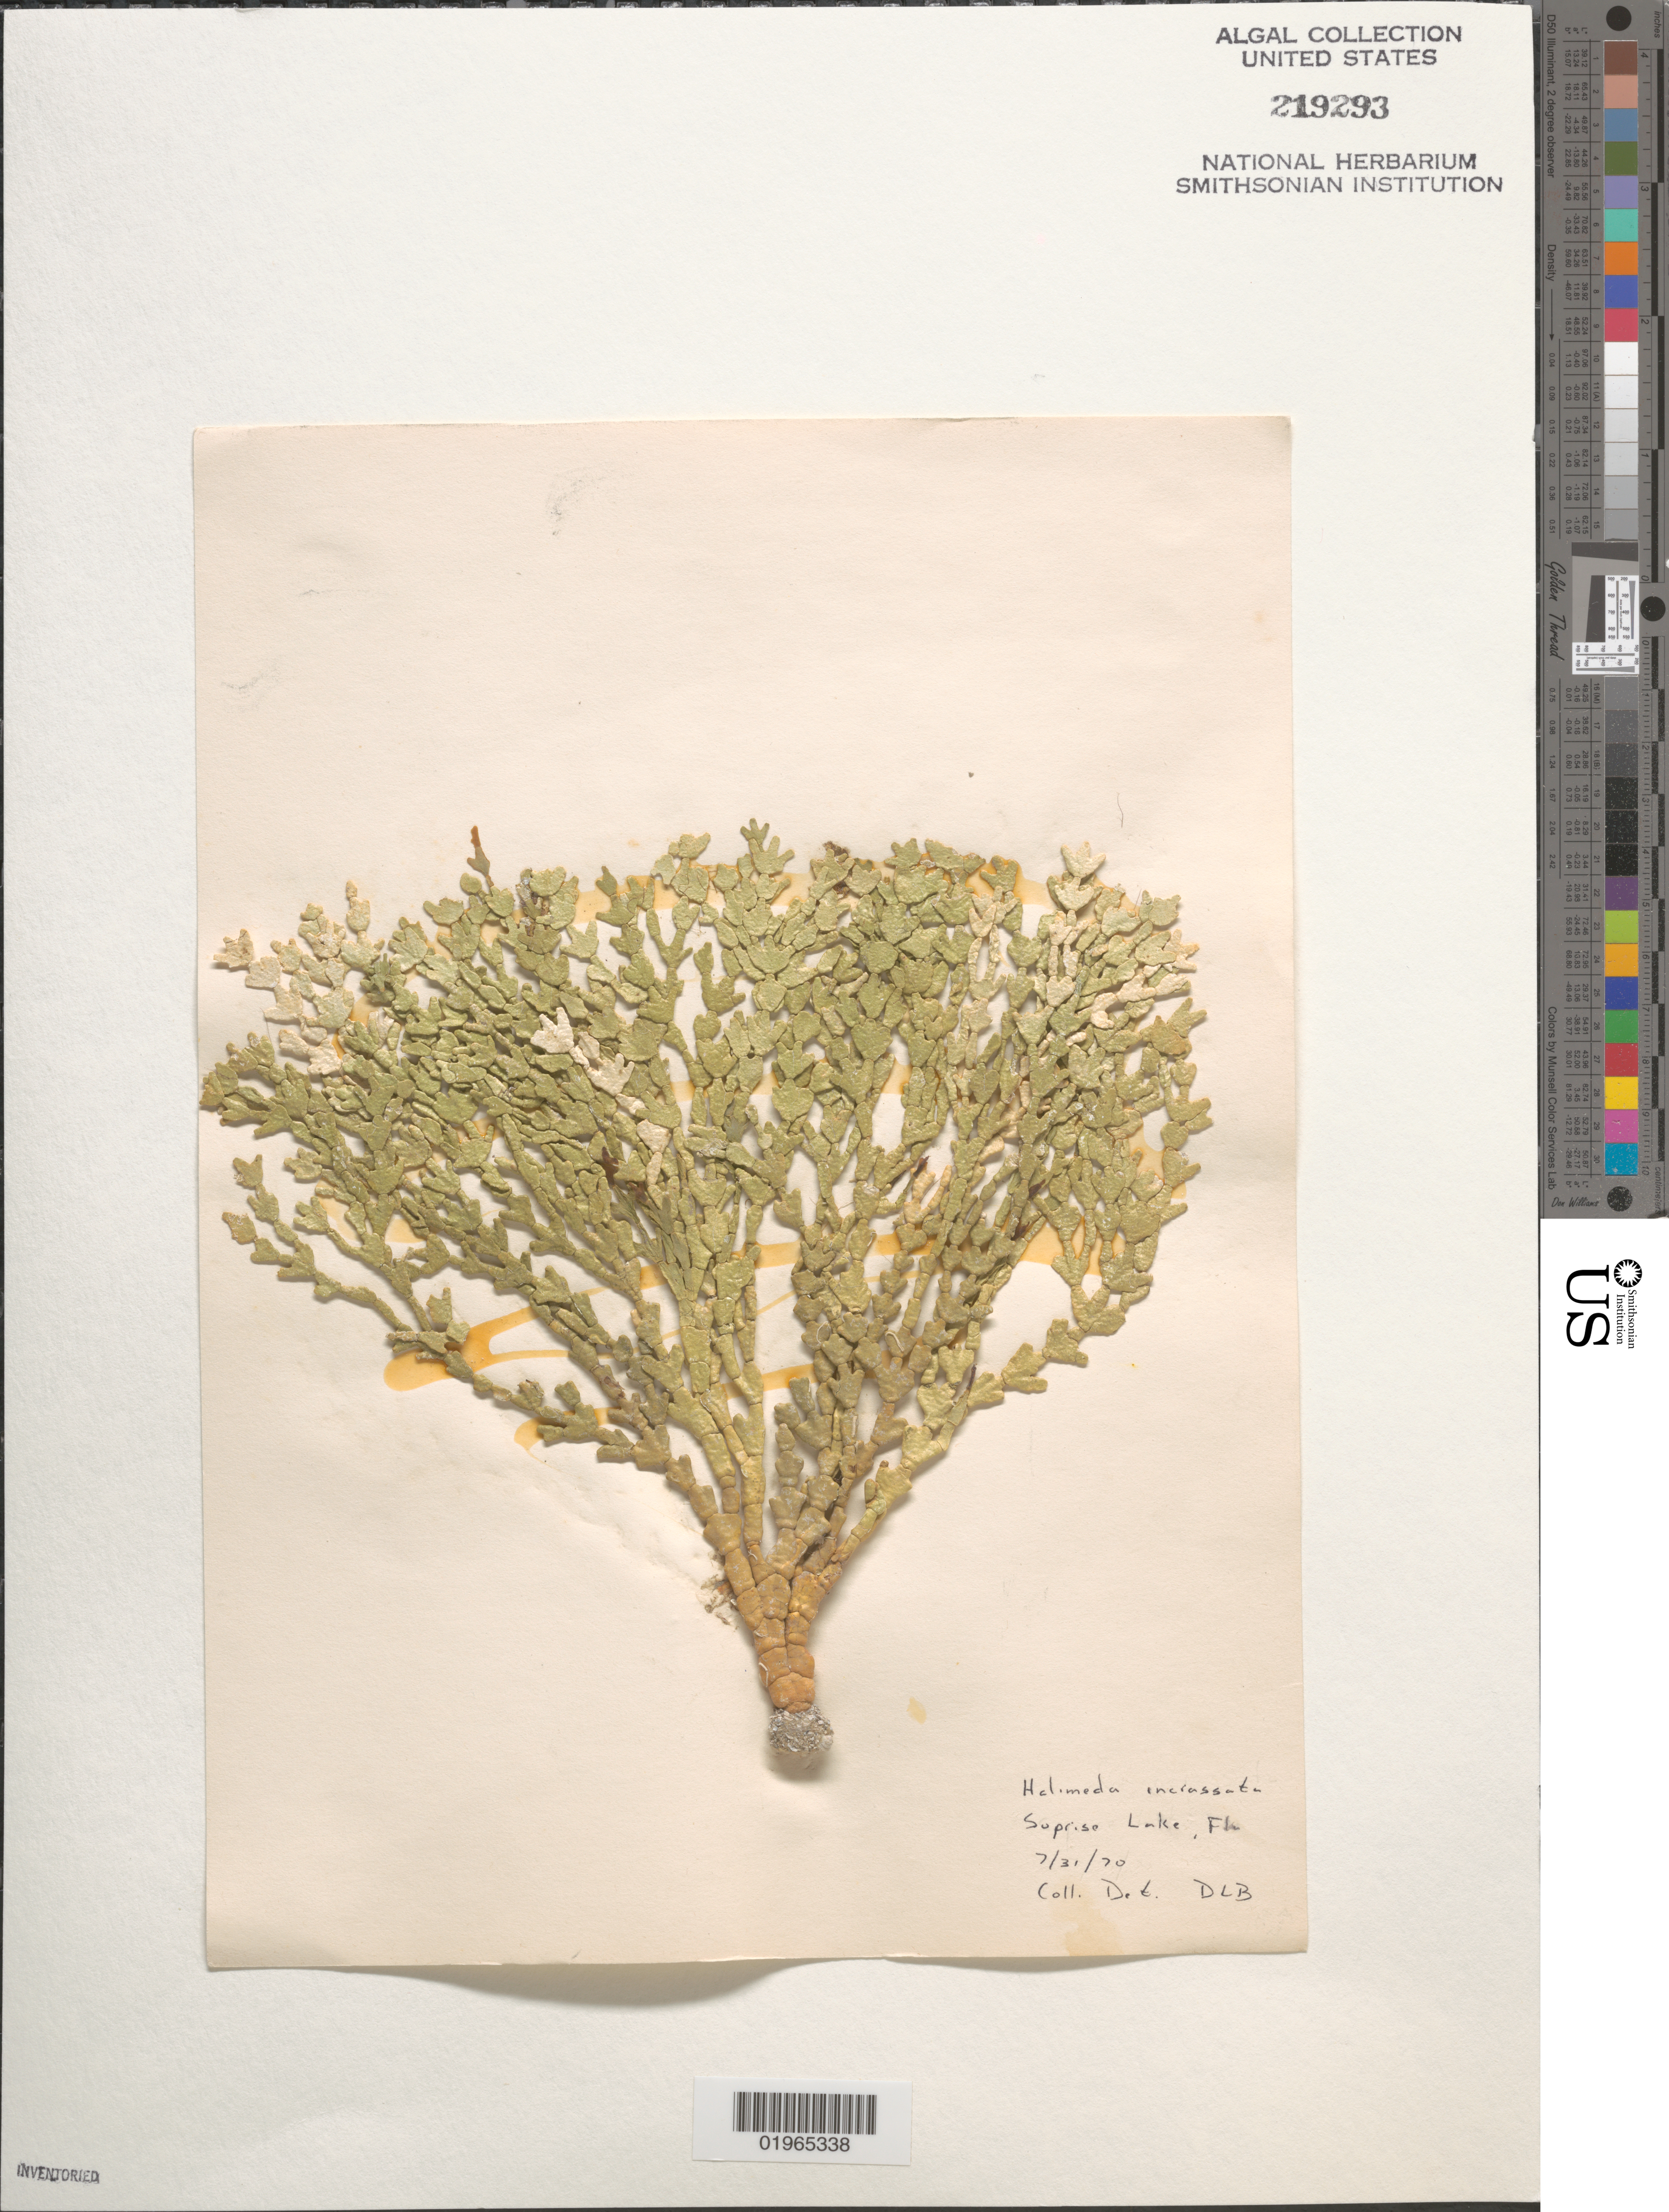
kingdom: Plantae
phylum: Chlorophyta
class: Ulvophyceae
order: Bryopsidales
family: Halimedaceae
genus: Halimeda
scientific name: Halimeda incrassata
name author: (J. Ellis) J.V.Lamouroux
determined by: Ballantine, D. L.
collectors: D.L. Ballantine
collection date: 1970-07-31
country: United States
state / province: Florida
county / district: Monroe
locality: Surprise Lake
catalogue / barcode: US 219293